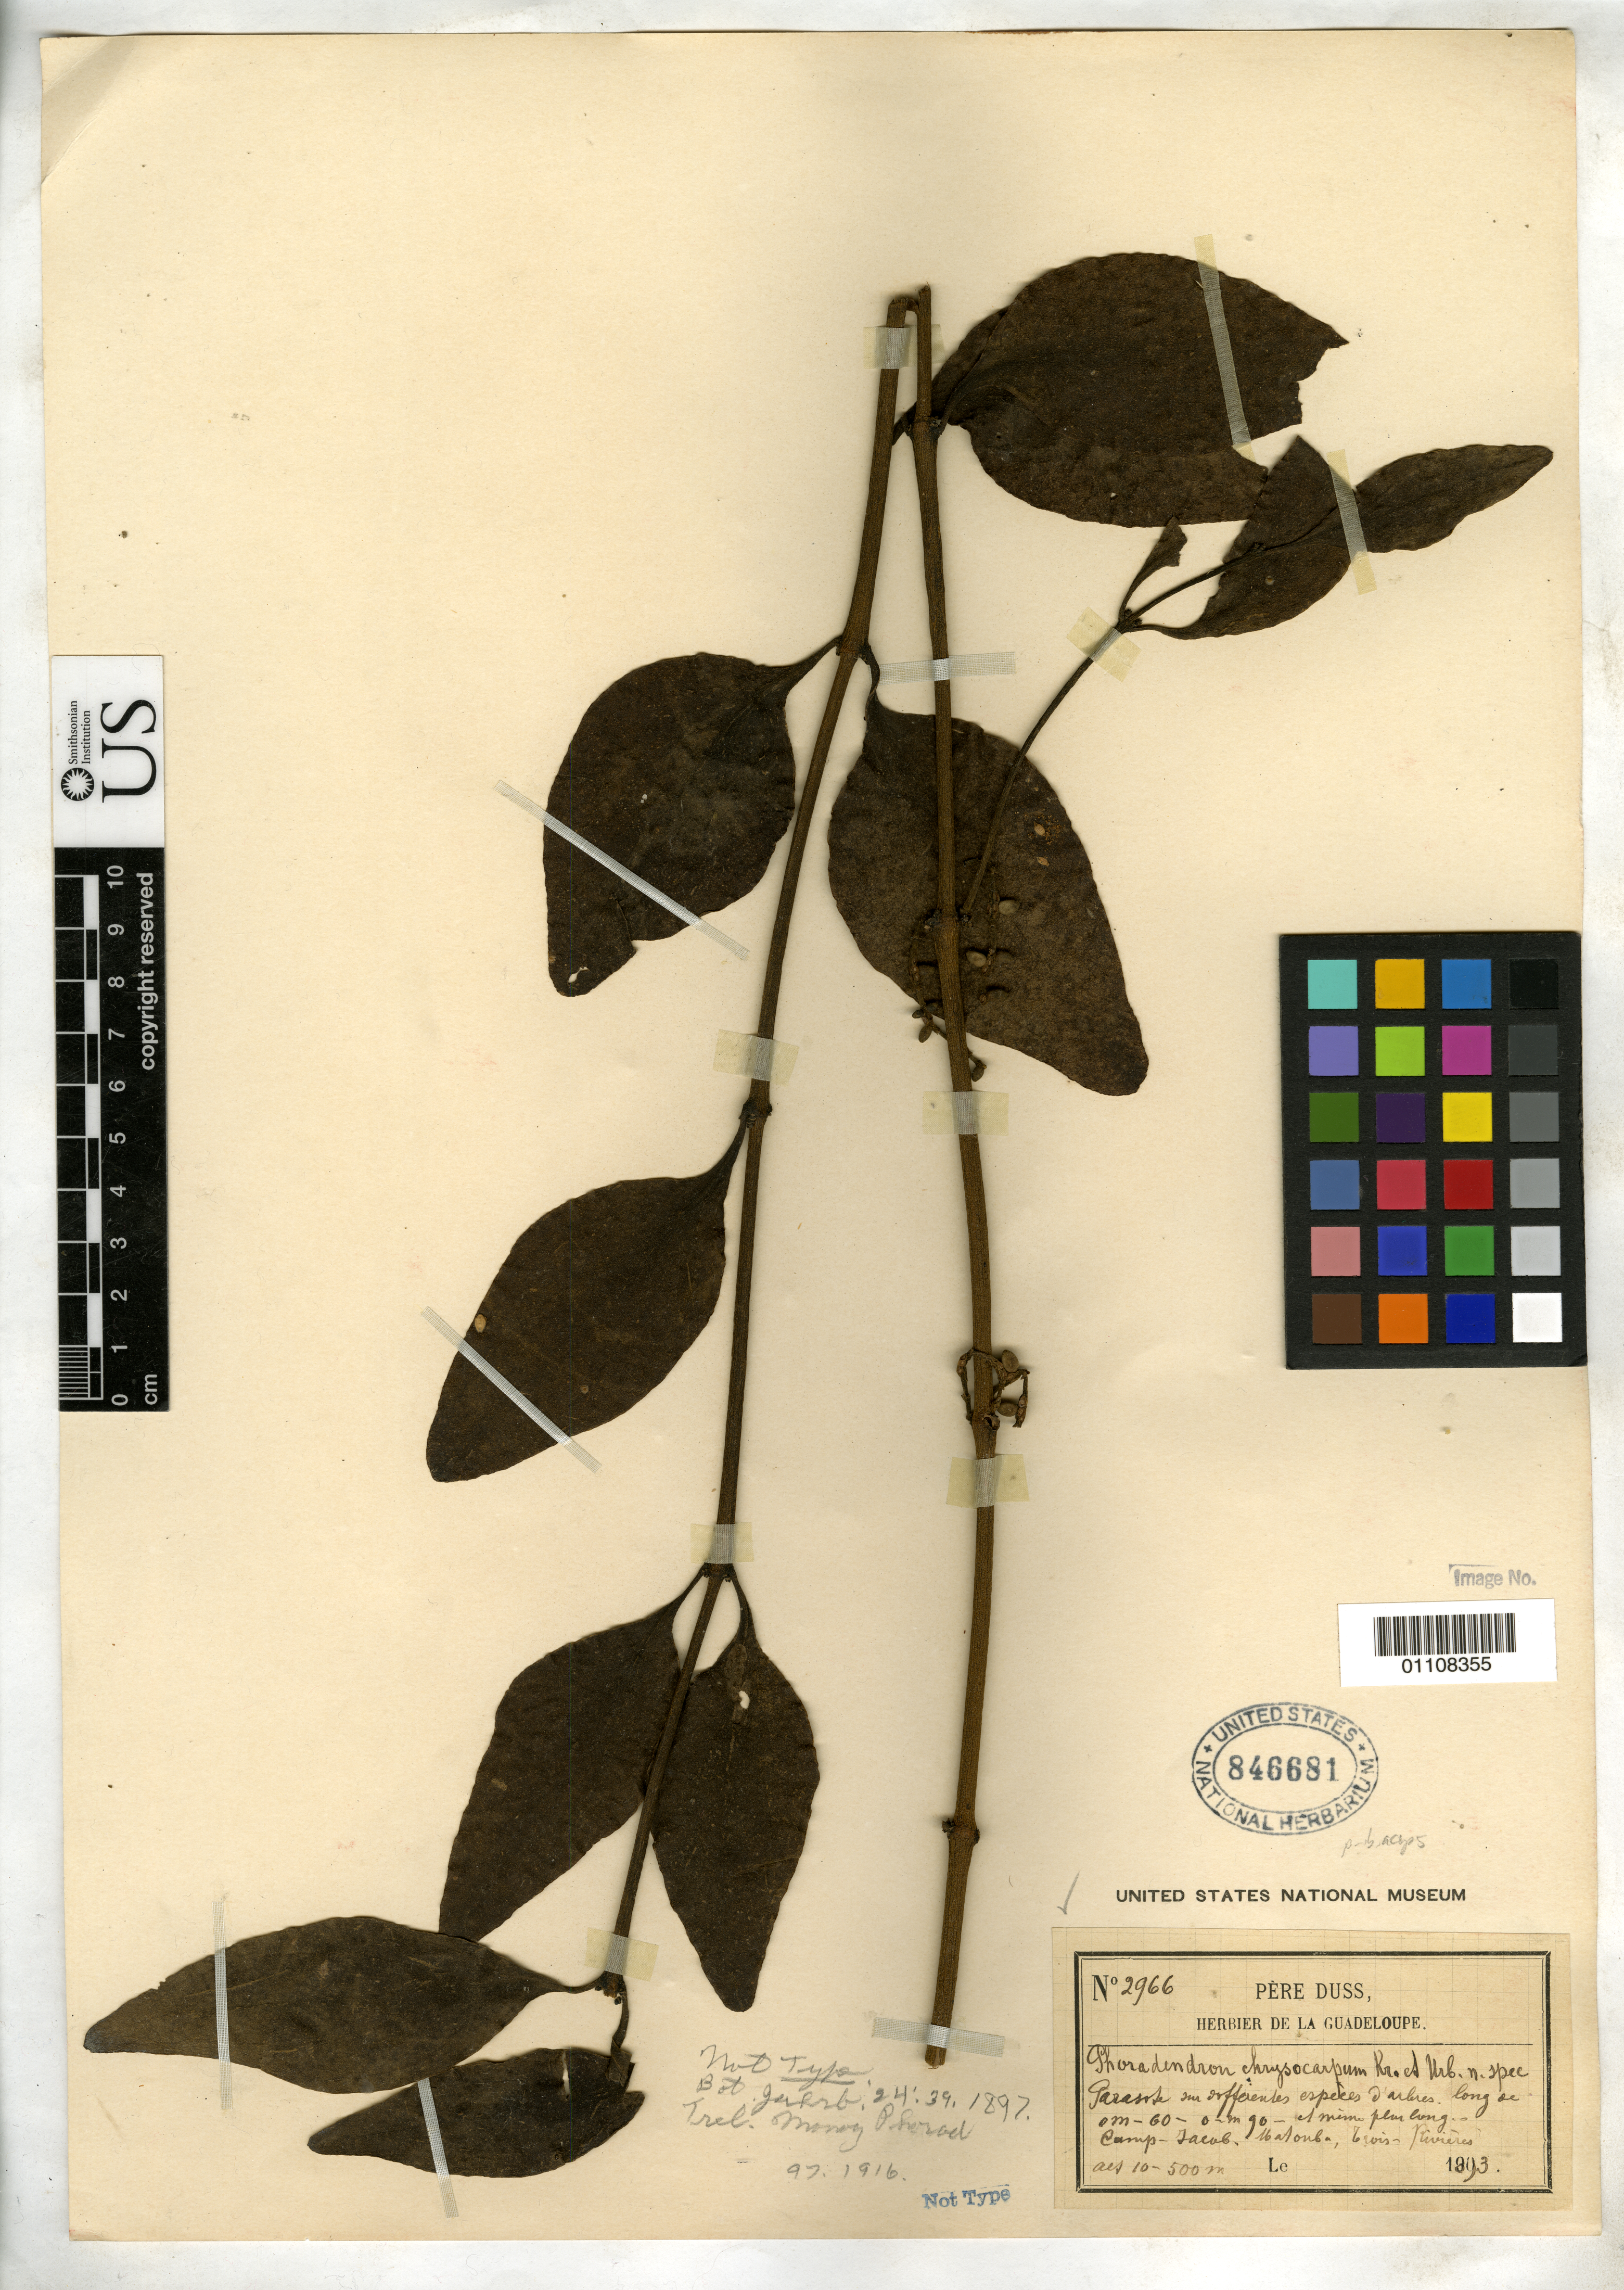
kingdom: Plantae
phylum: Tracheophyta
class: Magnoliopsida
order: Santalales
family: Viscaceae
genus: Phoradendron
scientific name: Phoradendron chrysocarpum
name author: Krug & Urb.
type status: Syntype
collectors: Père Duss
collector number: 2966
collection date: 1893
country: Guadeloupe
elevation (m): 10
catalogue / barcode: US 846681